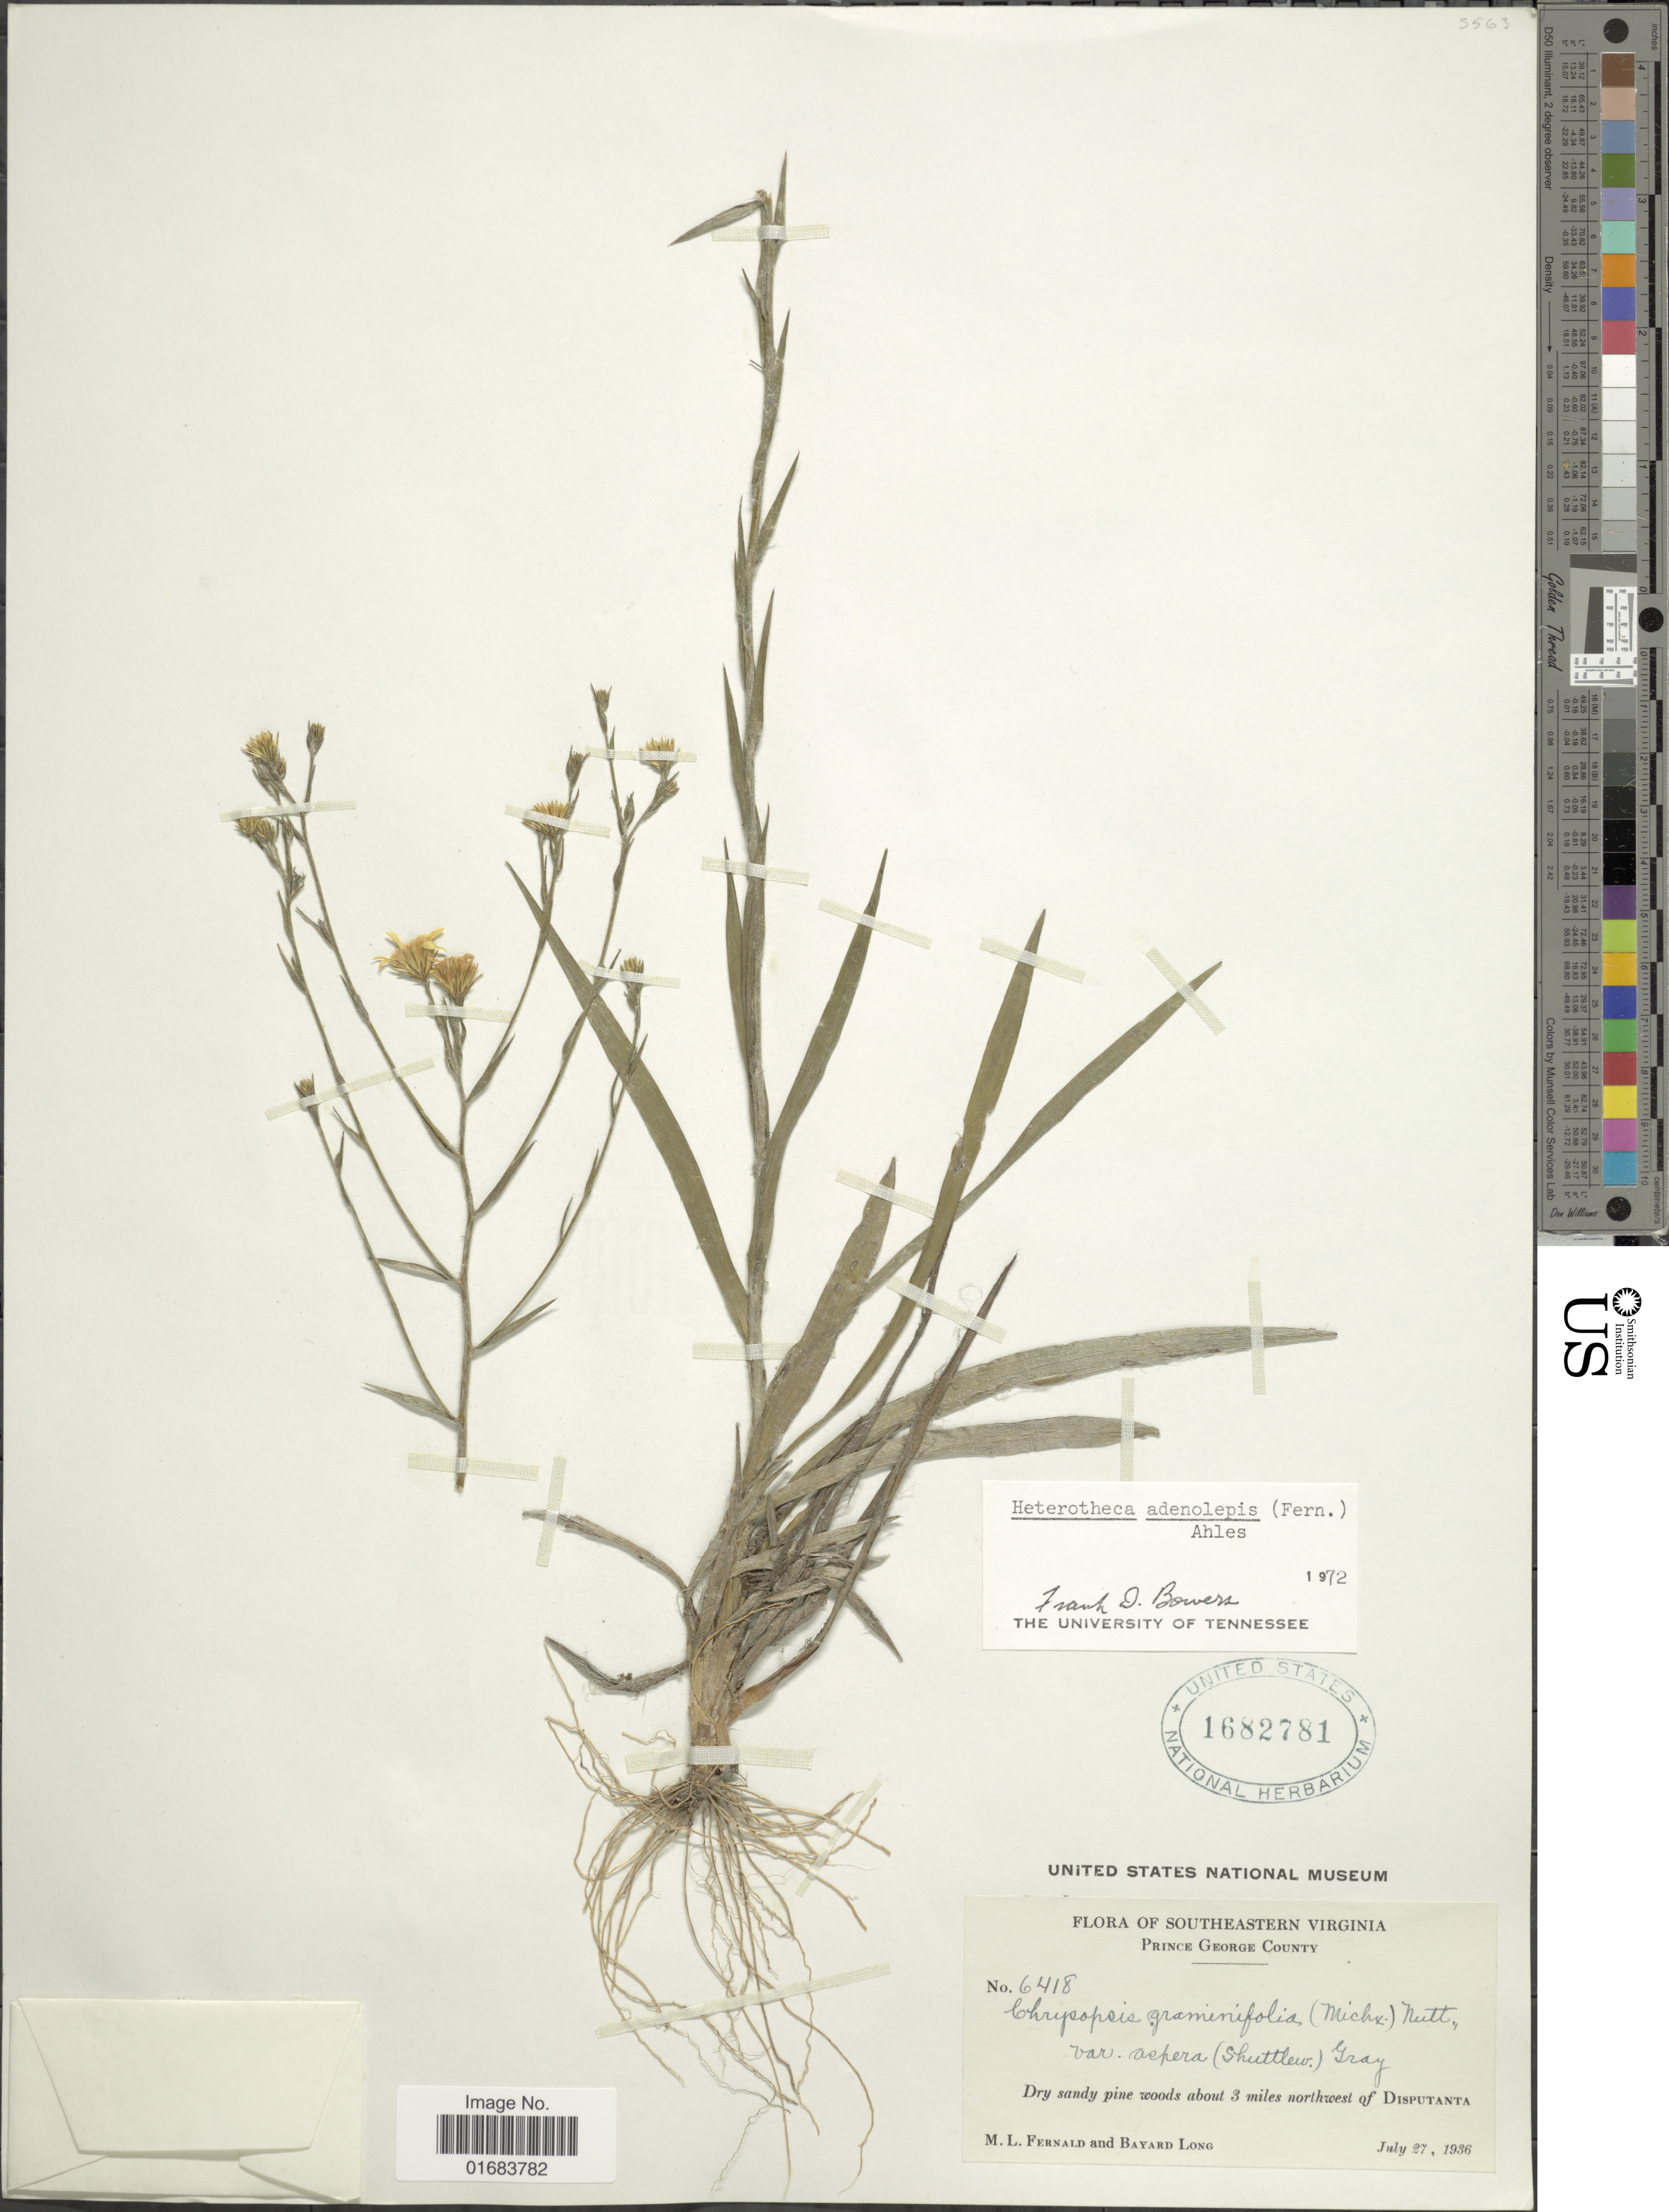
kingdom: Plantae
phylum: Tracheophyta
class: Magnoliopsida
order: Asterales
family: Asteraceae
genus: Pityopsis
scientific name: Pityopsis adenolepis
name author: (Fernald) Semple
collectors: M. L. Fernald & B. Long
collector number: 6418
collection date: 1936-07-27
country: United States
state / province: Virginia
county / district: Prince George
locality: Southeastern Virginia, Prince George County, about 3 miles northwest of Disputanta.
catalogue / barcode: US 1682781